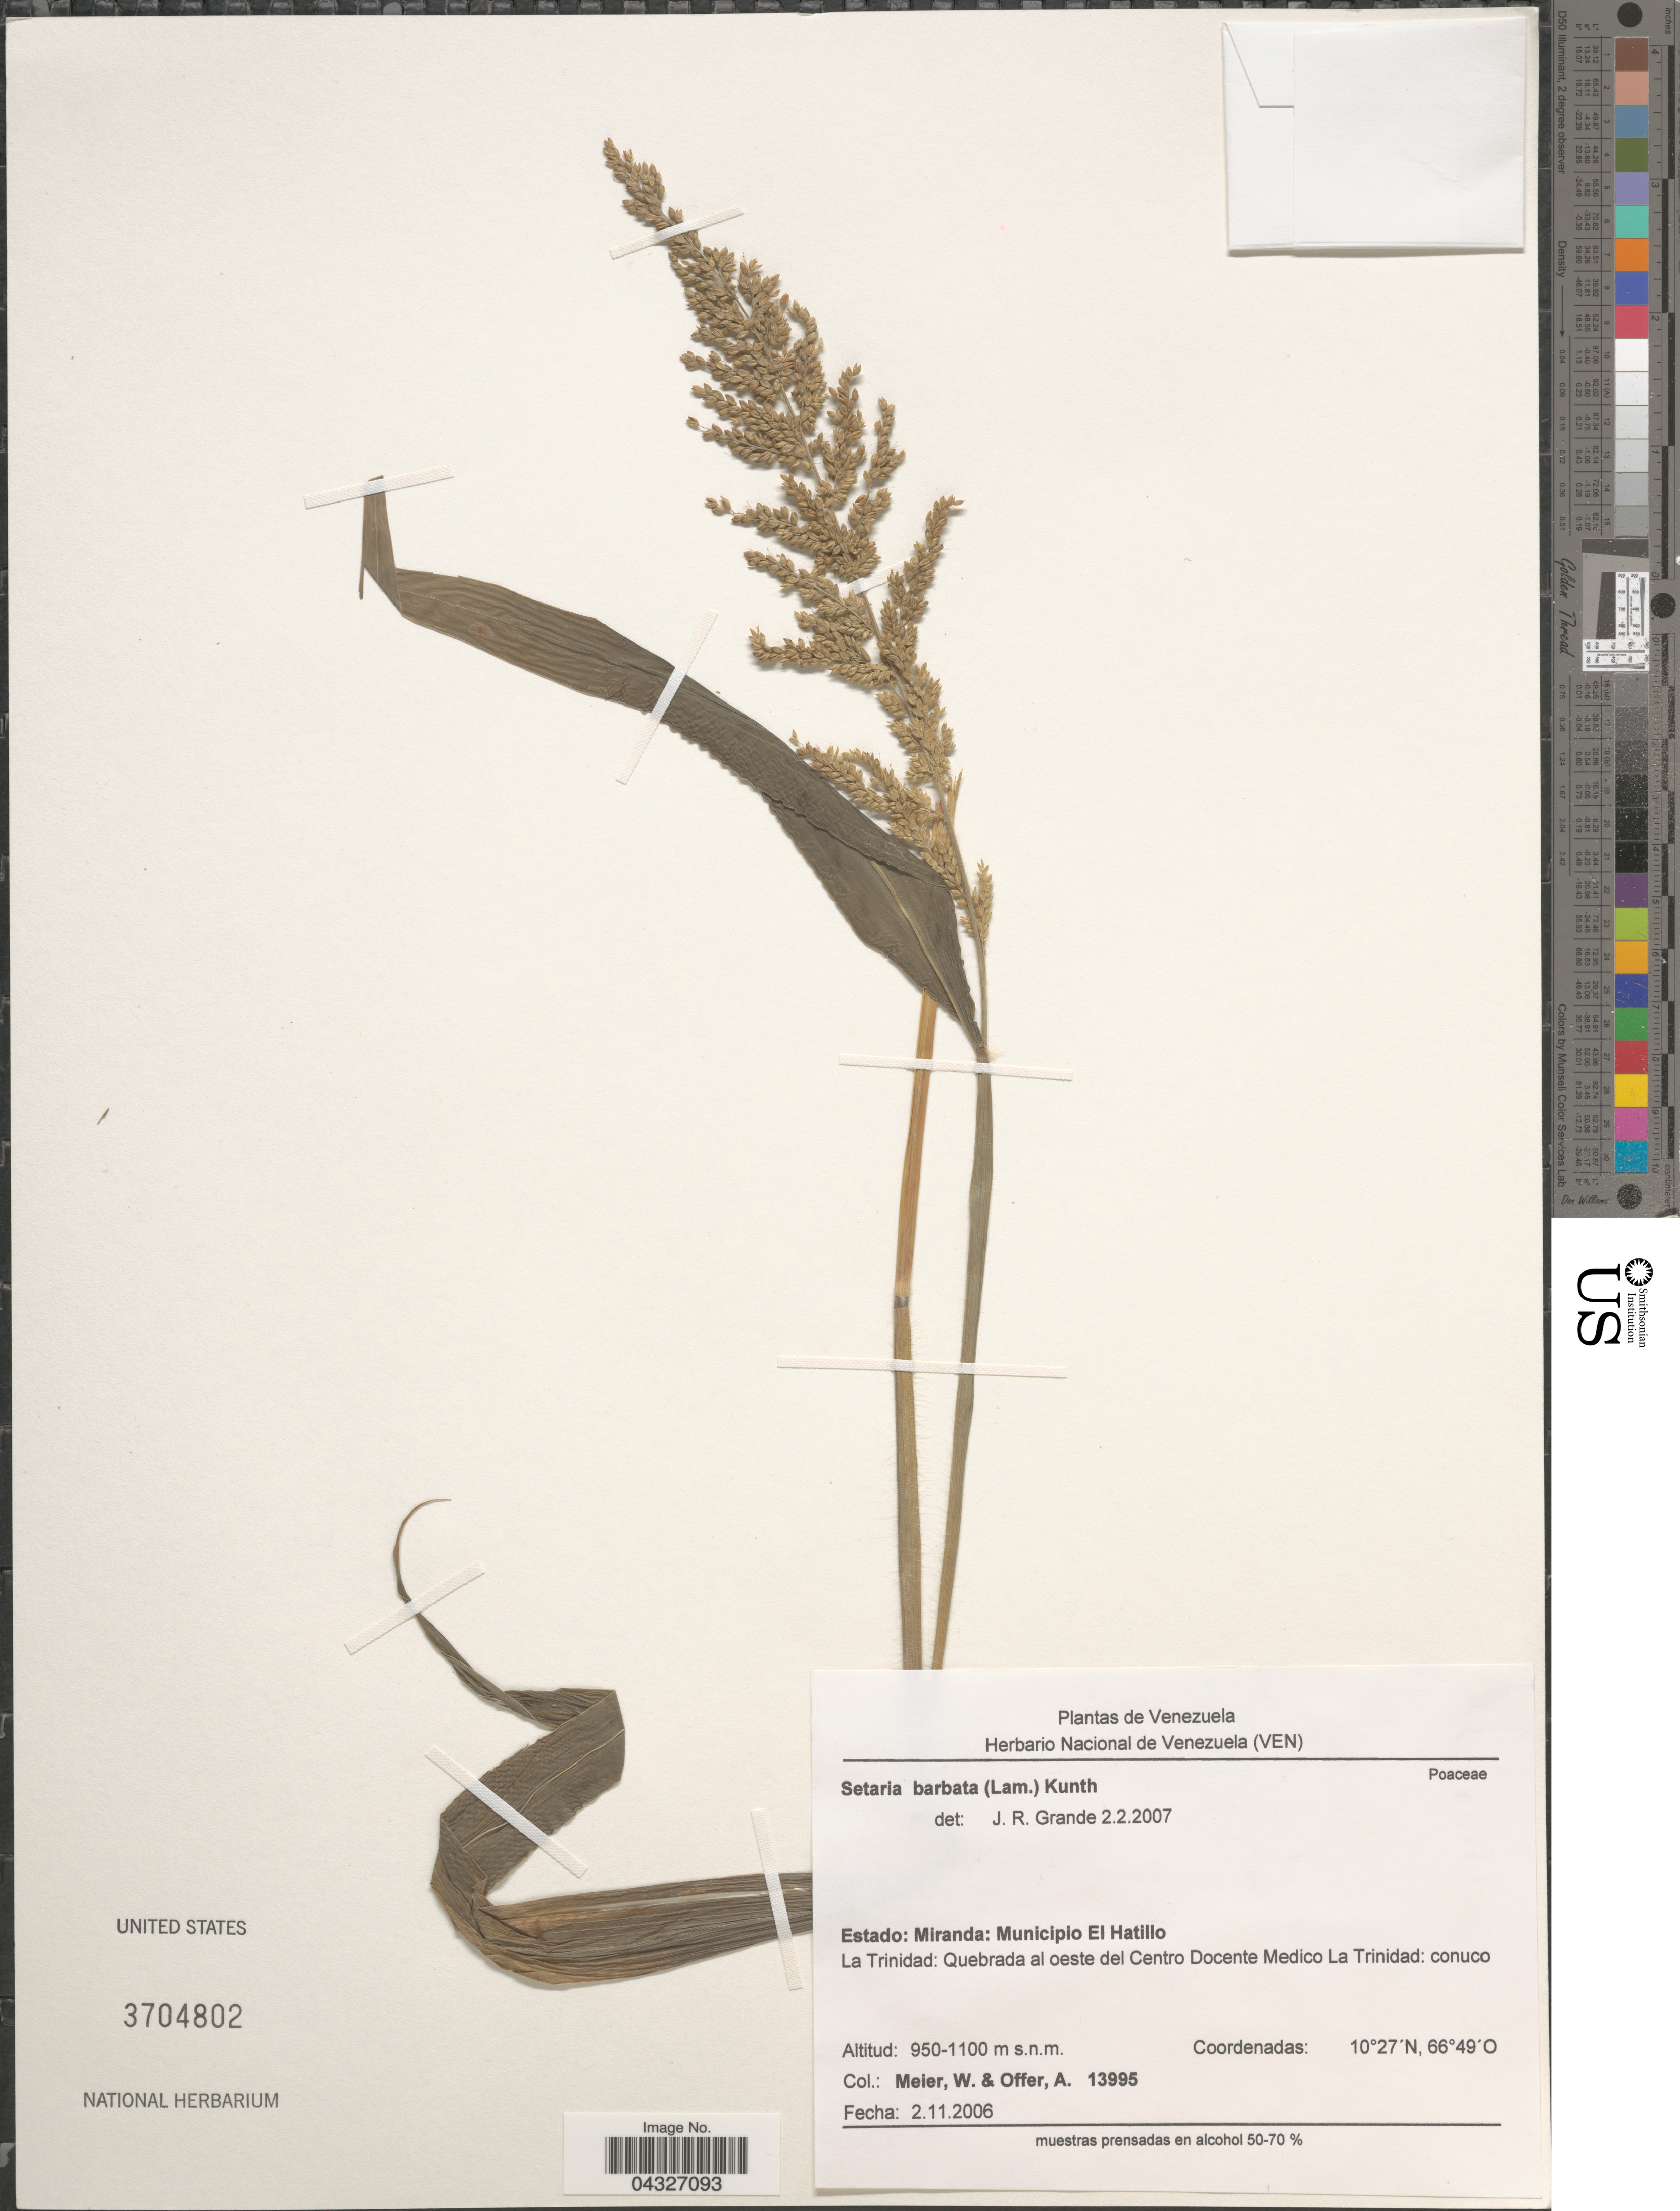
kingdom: Plantae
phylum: Tracheophyta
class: Liliopsida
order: Poales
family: Poaceae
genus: Setaria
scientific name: Setaria barbata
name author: (Lam.) Kunth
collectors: W. Meier & A. Offer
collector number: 13995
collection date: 2006-11-02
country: Venezuela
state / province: Miranda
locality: Municipio El Hatillo. La Trinidad: Quebrada al oeste del Centro Docente Medico La Trinidad: conuco.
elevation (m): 950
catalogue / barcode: US 3704802